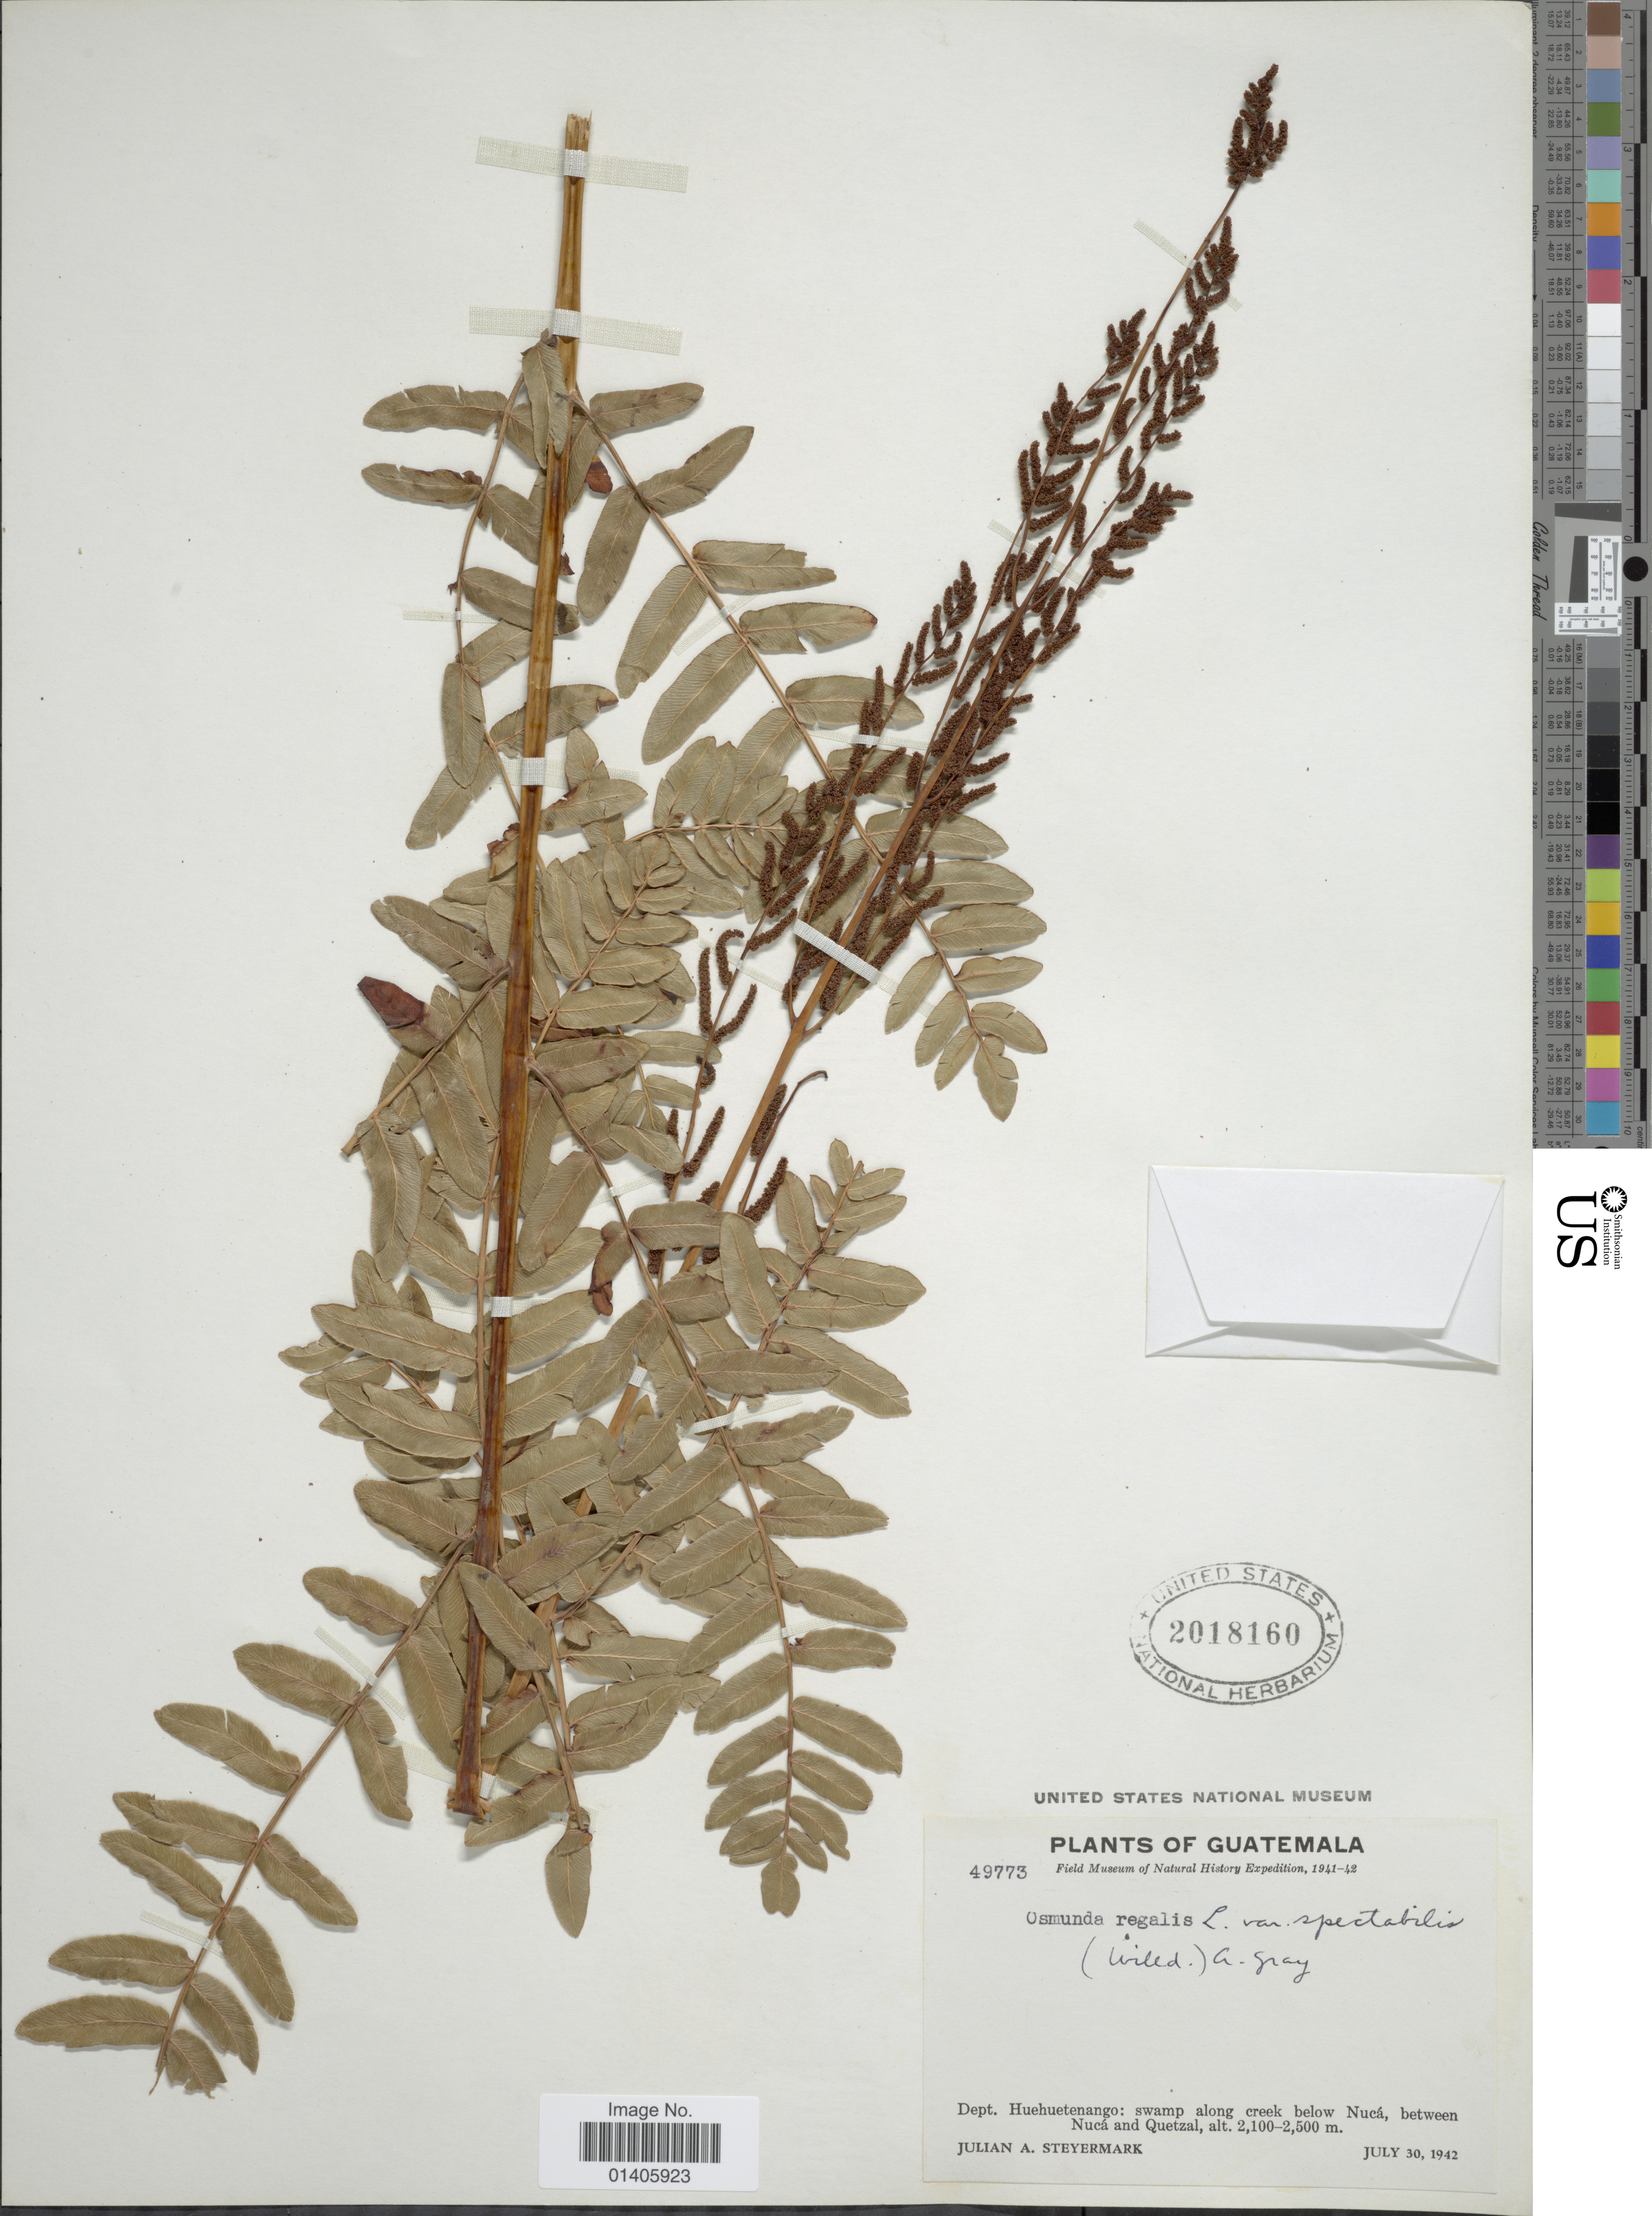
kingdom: Plantae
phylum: Tracheophyta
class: Polypodiopsida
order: Osmundales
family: Osmundaceae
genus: Osmunda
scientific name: Osmunda regalis var. spectabilis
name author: (Willd.) A. Gray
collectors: J. Steyermark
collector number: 49773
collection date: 1942-07-30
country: Guatemala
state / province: Huehuetenango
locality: Swamp along creek below Nucá, between Nucá and Quetzal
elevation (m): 2100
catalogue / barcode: US 2018160